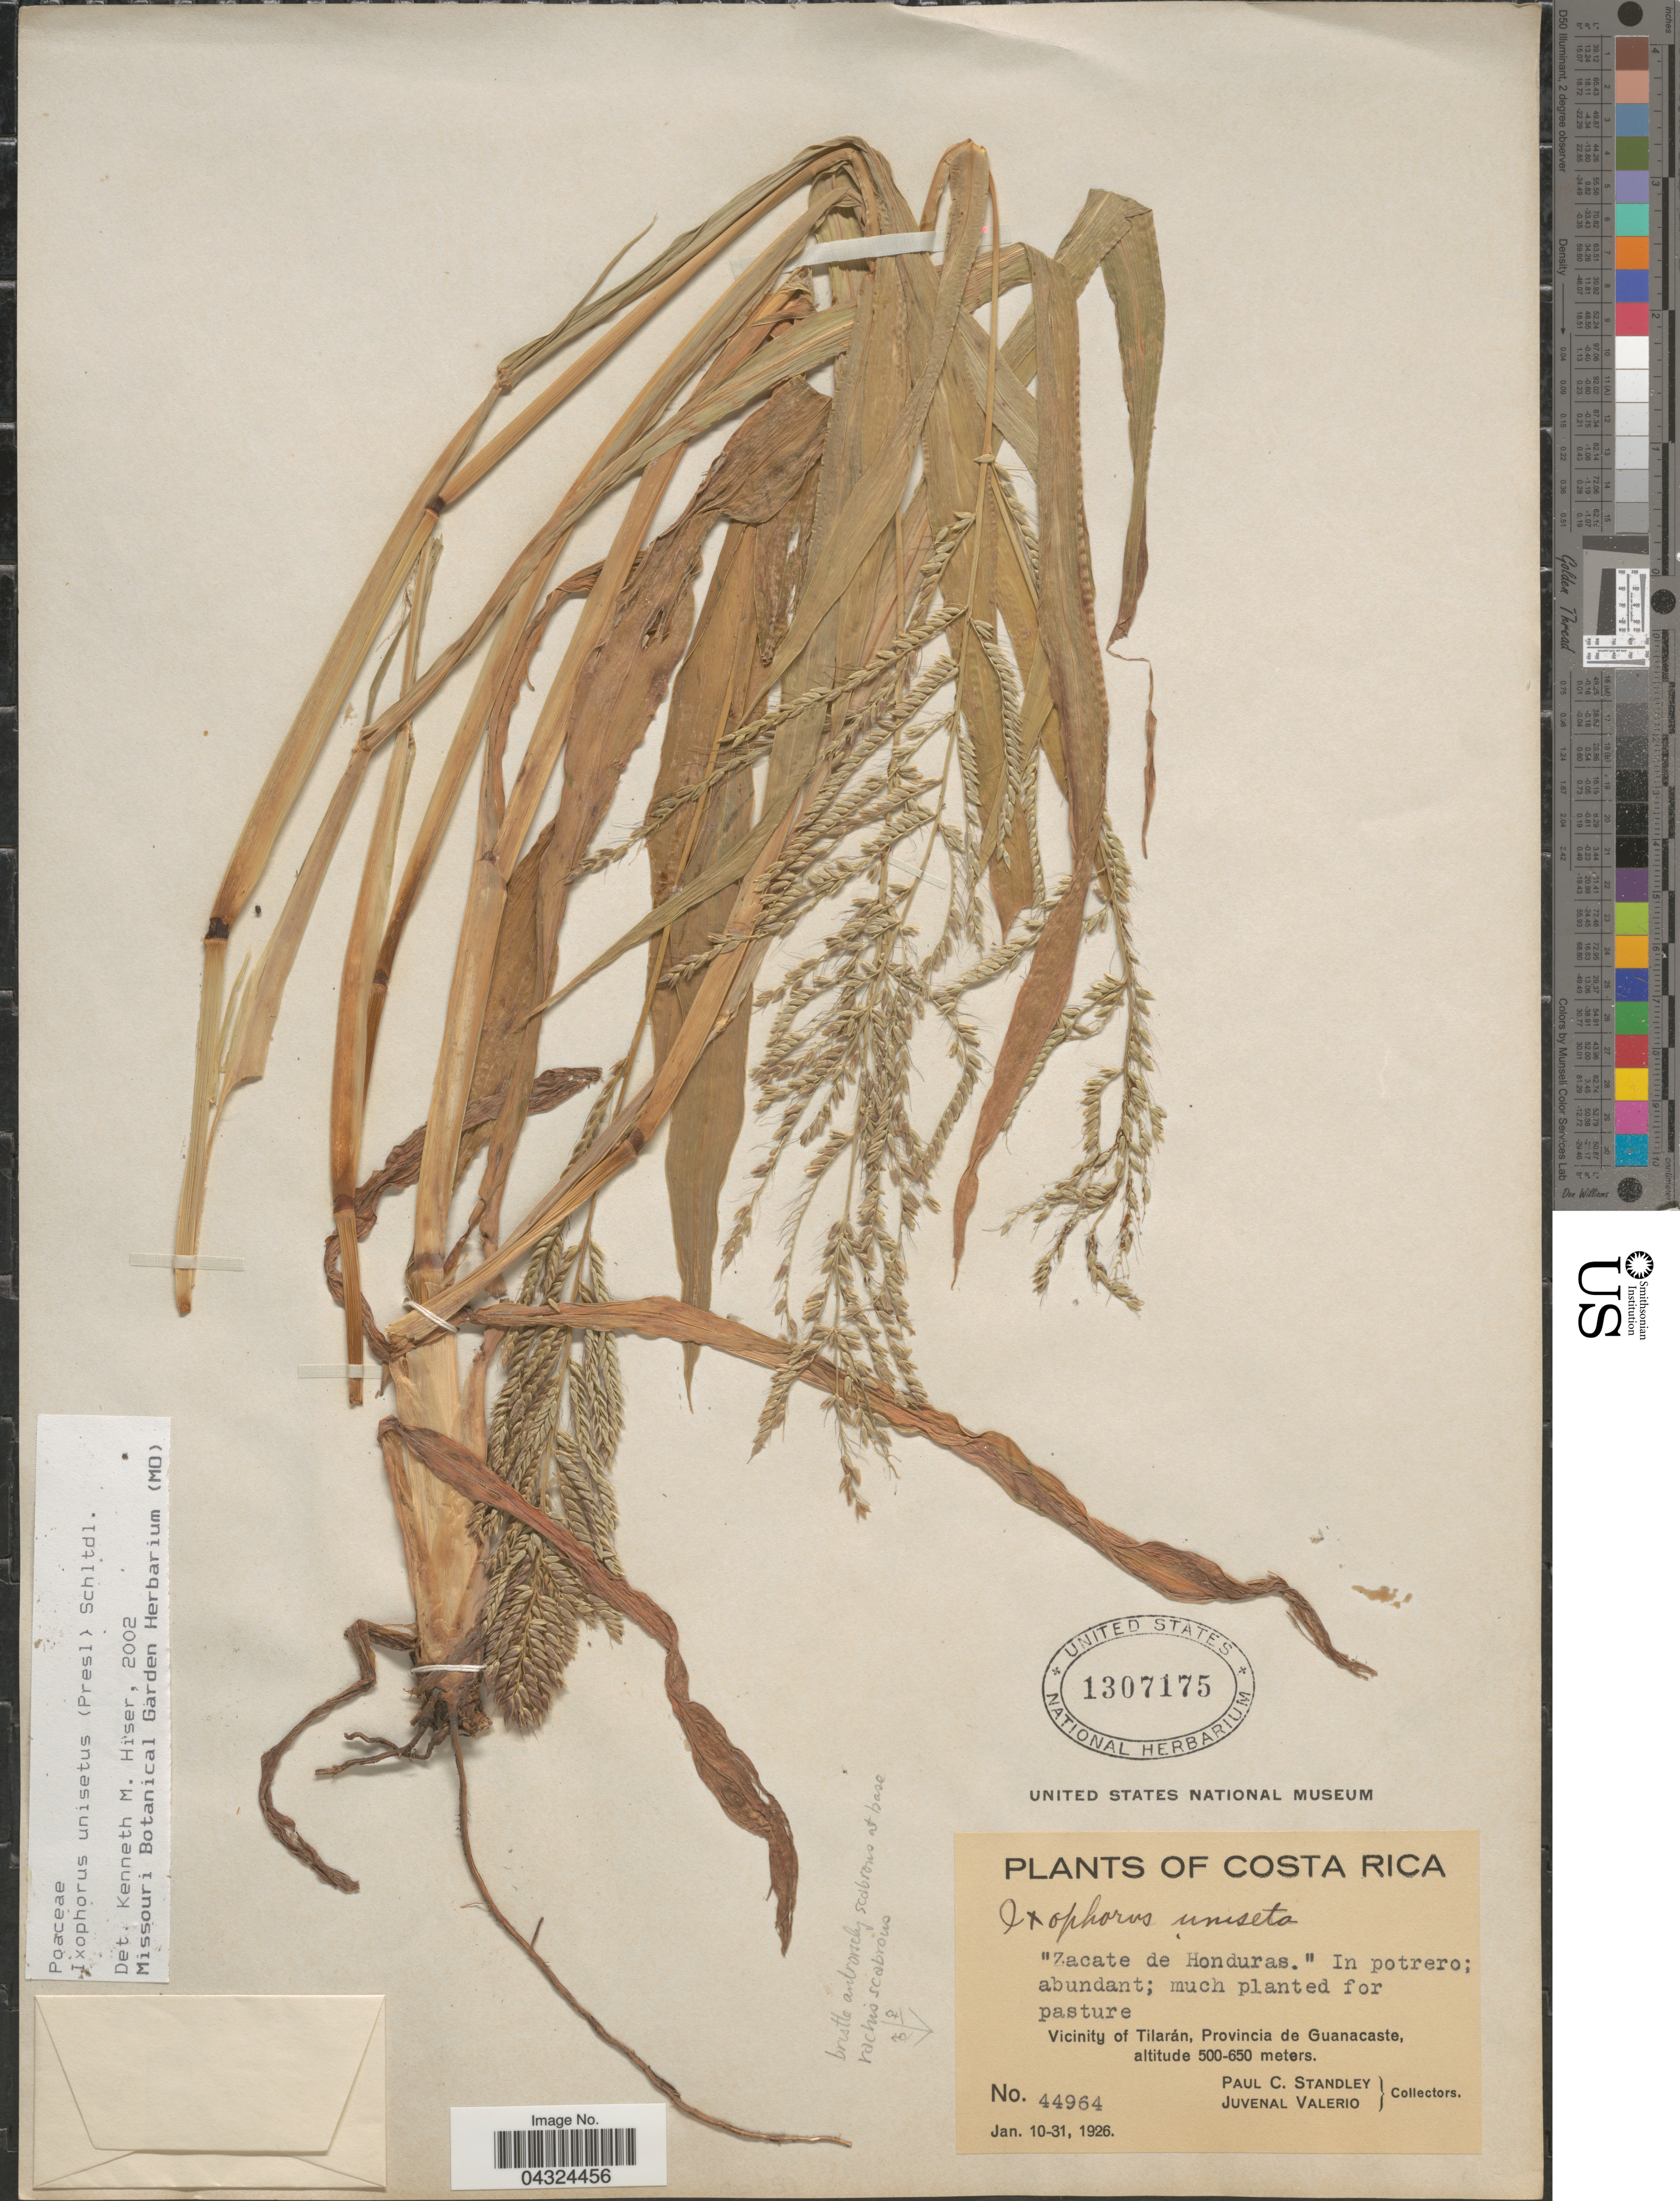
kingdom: Plantae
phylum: Tracheophyta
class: Liliopsida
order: Poales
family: Poaceae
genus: Ixophorus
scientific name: Ixophorus unisetus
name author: (J. Presl) Schltdl.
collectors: P. C. Standley & J. Valerio R.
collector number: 44964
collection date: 1926-01-10/1926-01-31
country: Costa Rica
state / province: Guanacaste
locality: Vicinity of Tilarán.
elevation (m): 500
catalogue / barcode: US 1307175